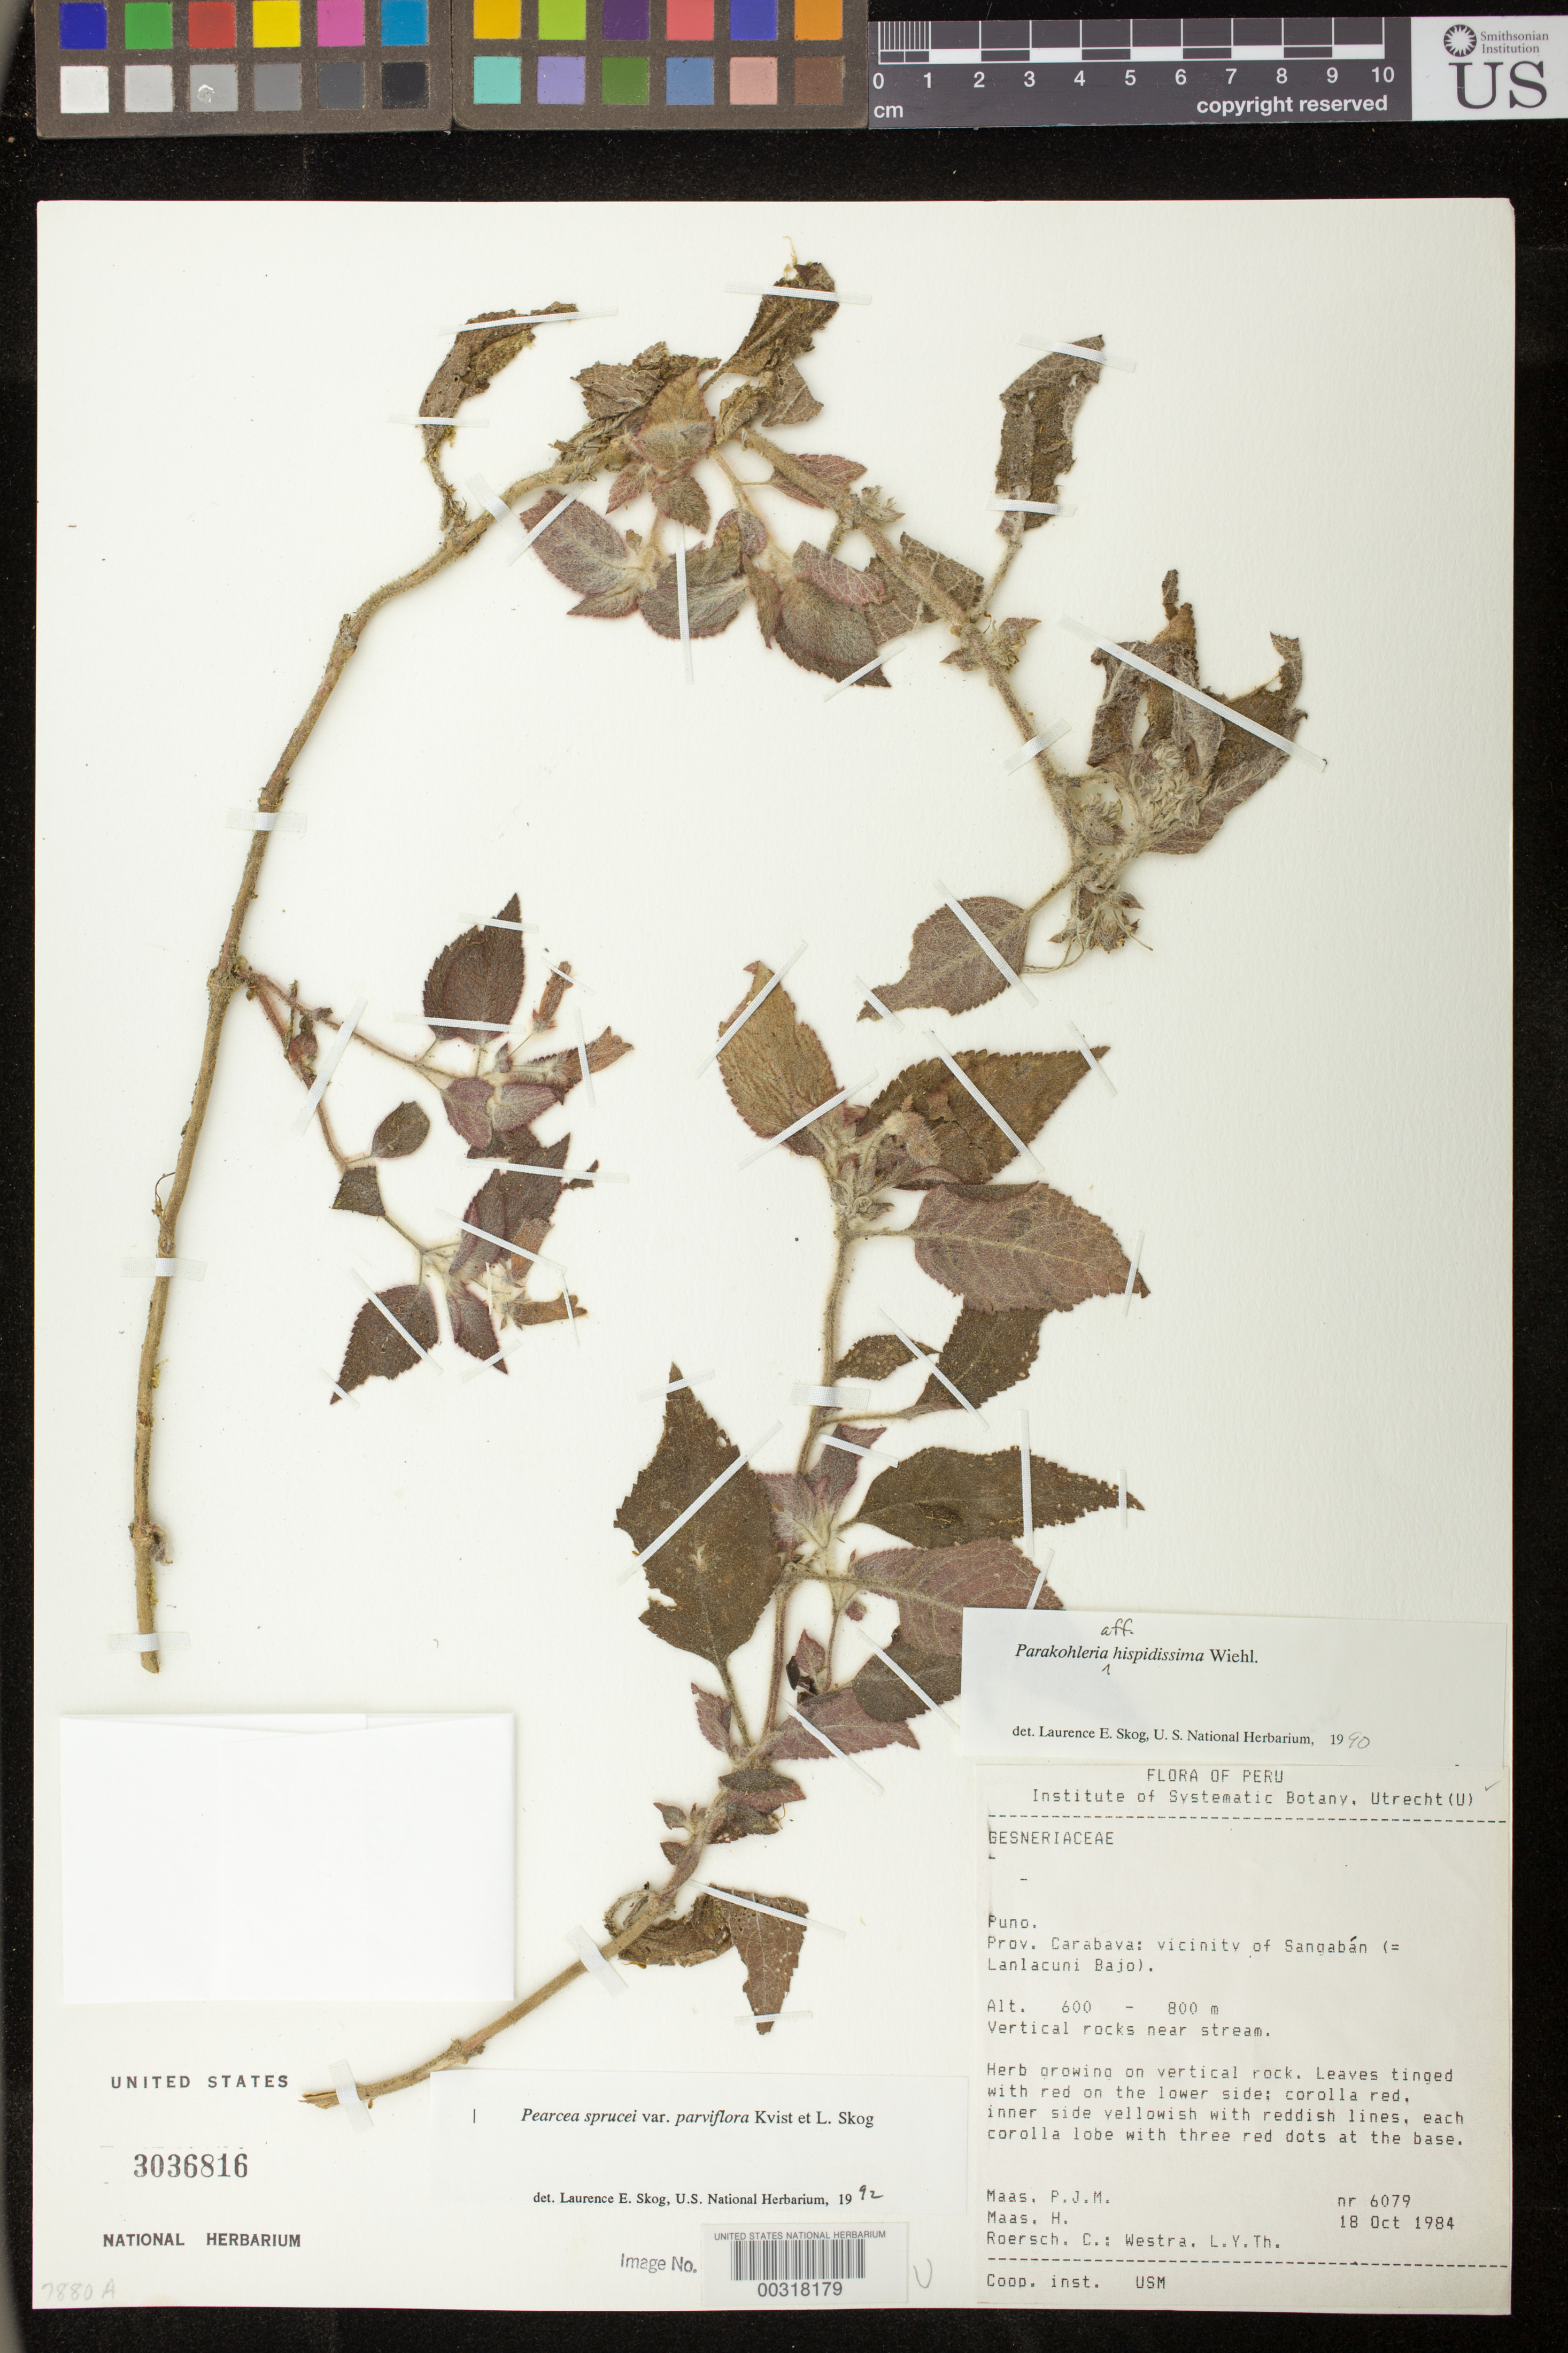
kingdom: Plantae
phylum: Tracheophyta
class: Magnoliopsida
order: Lamiales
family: Gesneriaceae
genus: Pearcea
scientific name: Pearcea sprucei var. parviflora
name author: (Rusby) L.P. Kvist & L.E. Skog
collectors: P. Maas, H. Maas, C. Roersch & L. Y. T. Westra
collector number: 6079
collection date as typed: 18 Oct 1984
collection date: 1984-10-18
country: Peru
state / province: Puno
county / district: Carabaya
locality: Prov. Carabava, vicinity of Sangaban (= Lanlacuni Bajo)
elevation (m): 600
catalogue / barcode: US 3036816